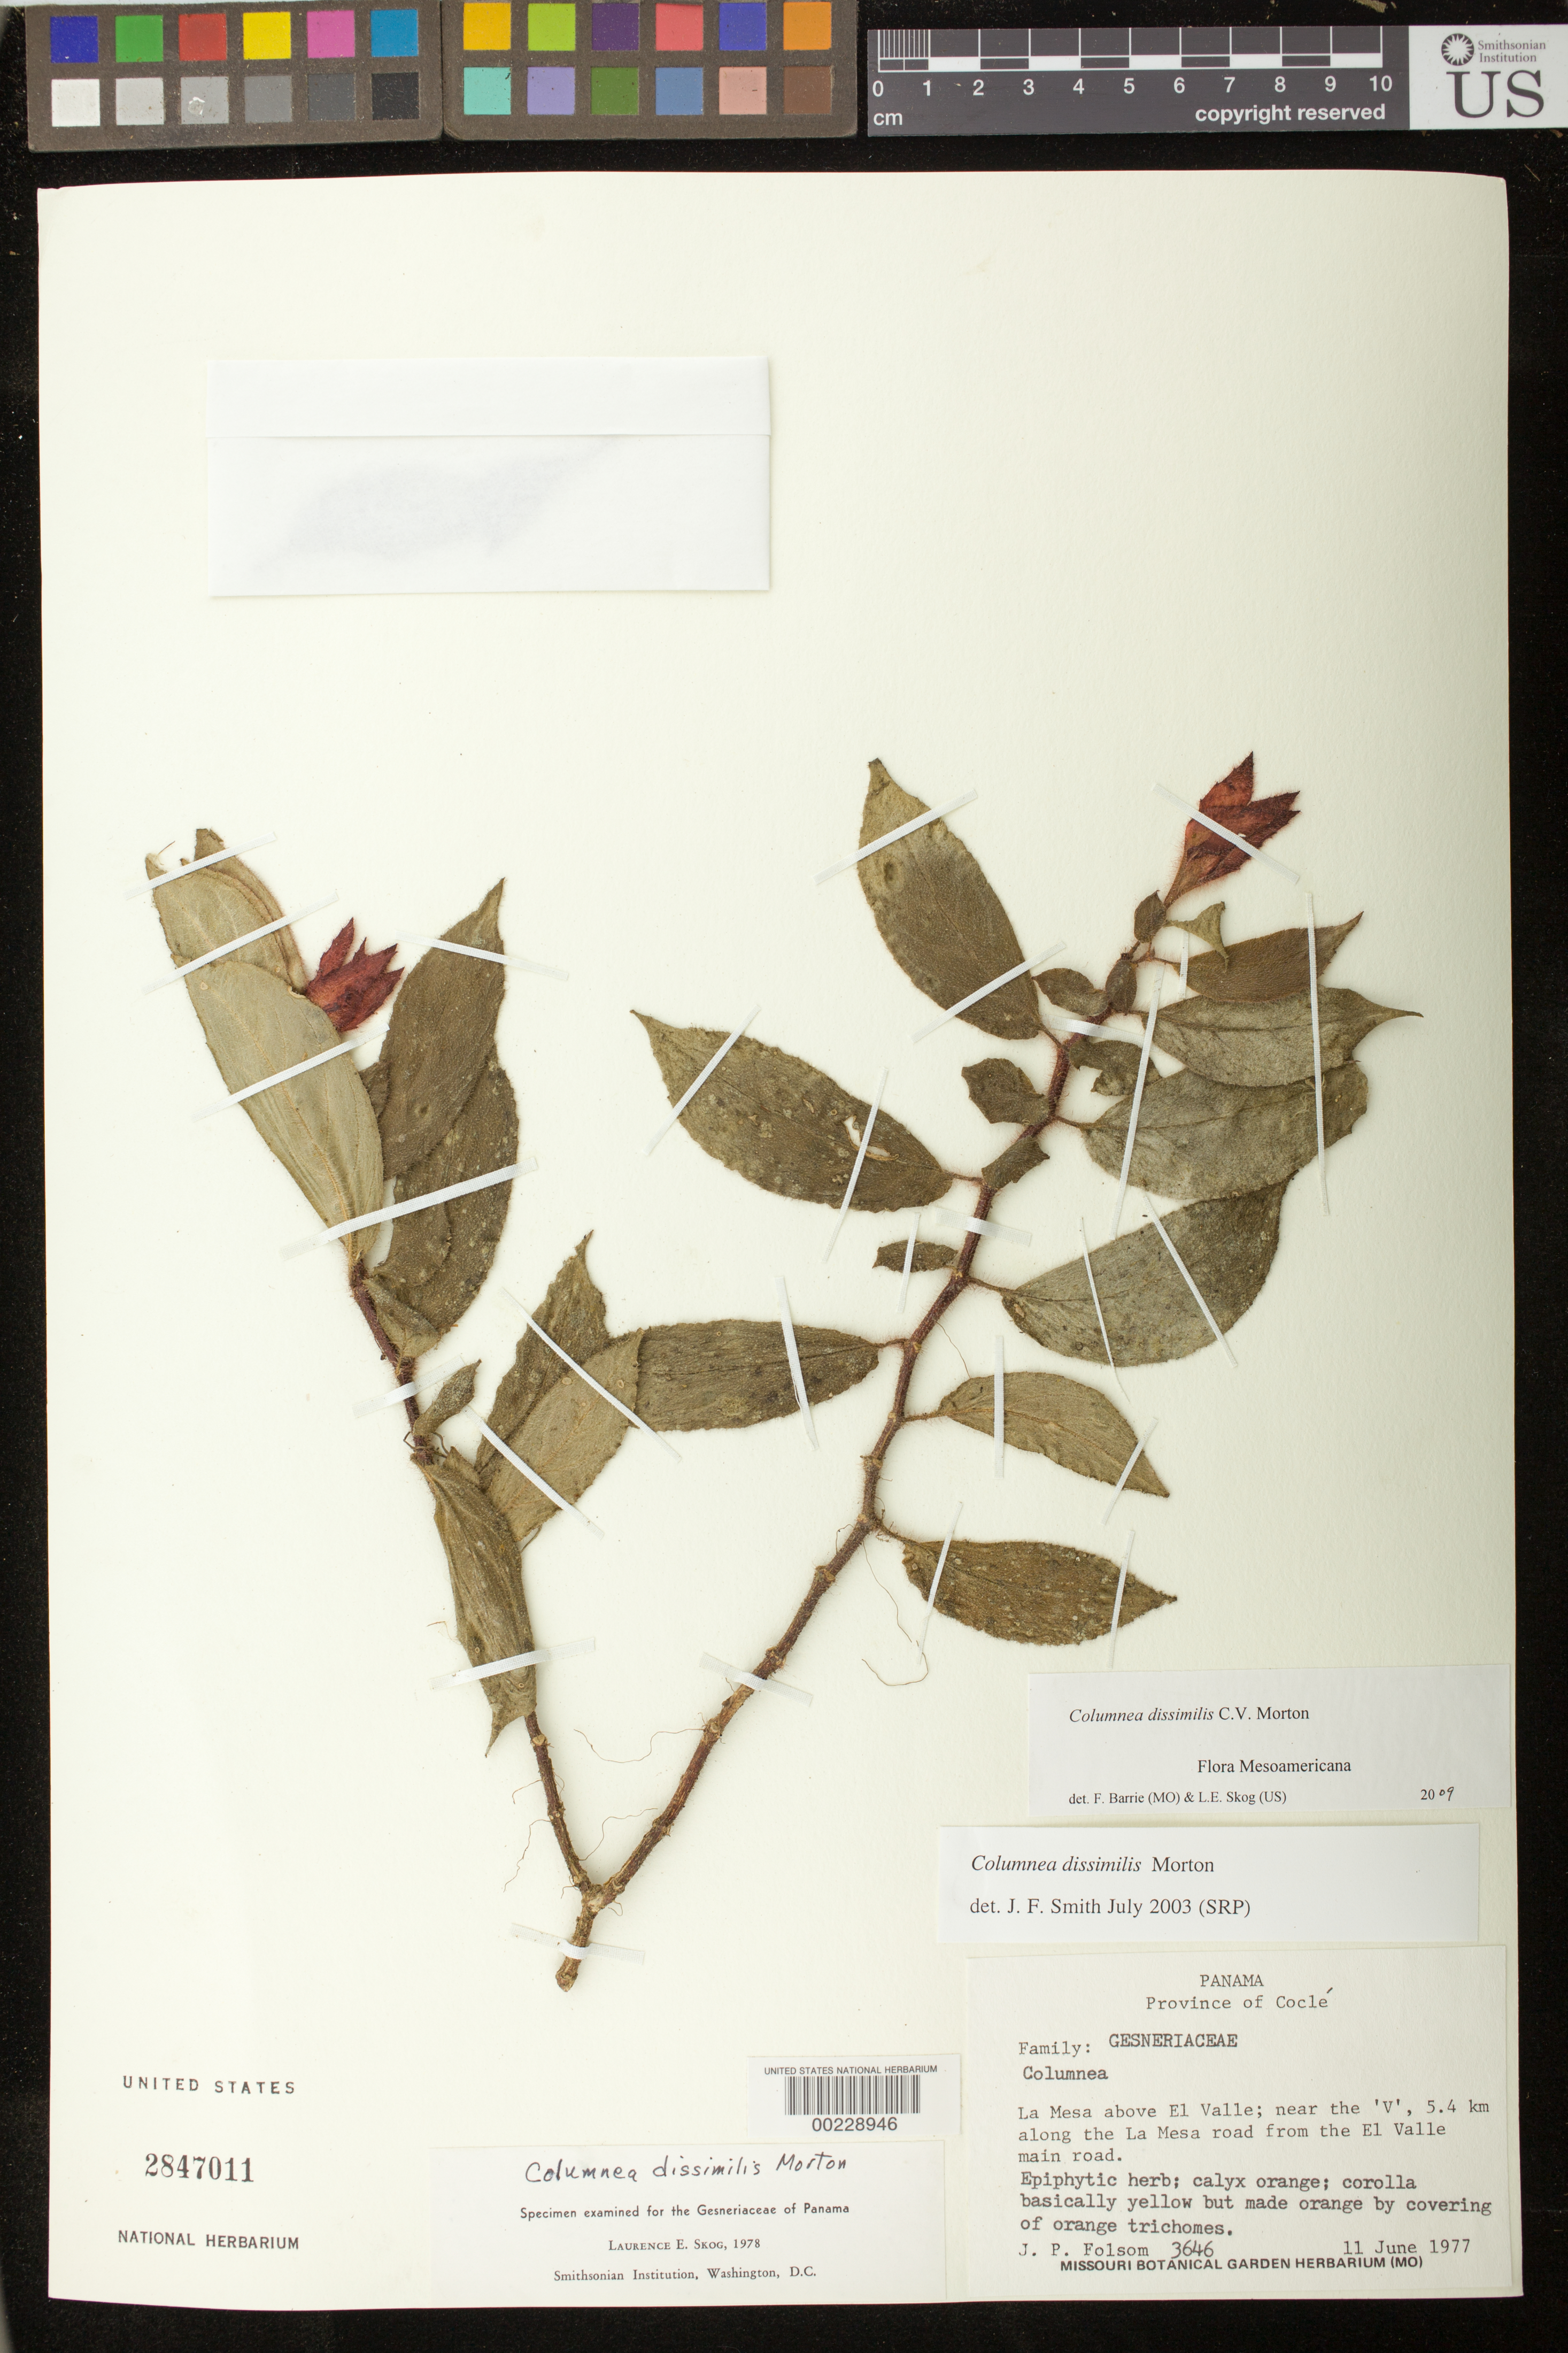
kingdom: Plantae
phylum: Tracheophyta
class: Magnoliopsida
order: Lamiales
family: Gesneriaceae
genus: Columnea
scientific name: Columnea dissimilis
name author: C.V. Morton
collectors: J. P. Folsom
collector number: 3646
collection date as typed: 11 Jun 1977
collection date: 1977-06-11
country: Panama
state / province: Coclé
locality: La Mesa above El Valle, near the 'v', 5.4 km along the La Mesa road from the El Valle main road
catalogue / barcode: US 2847011